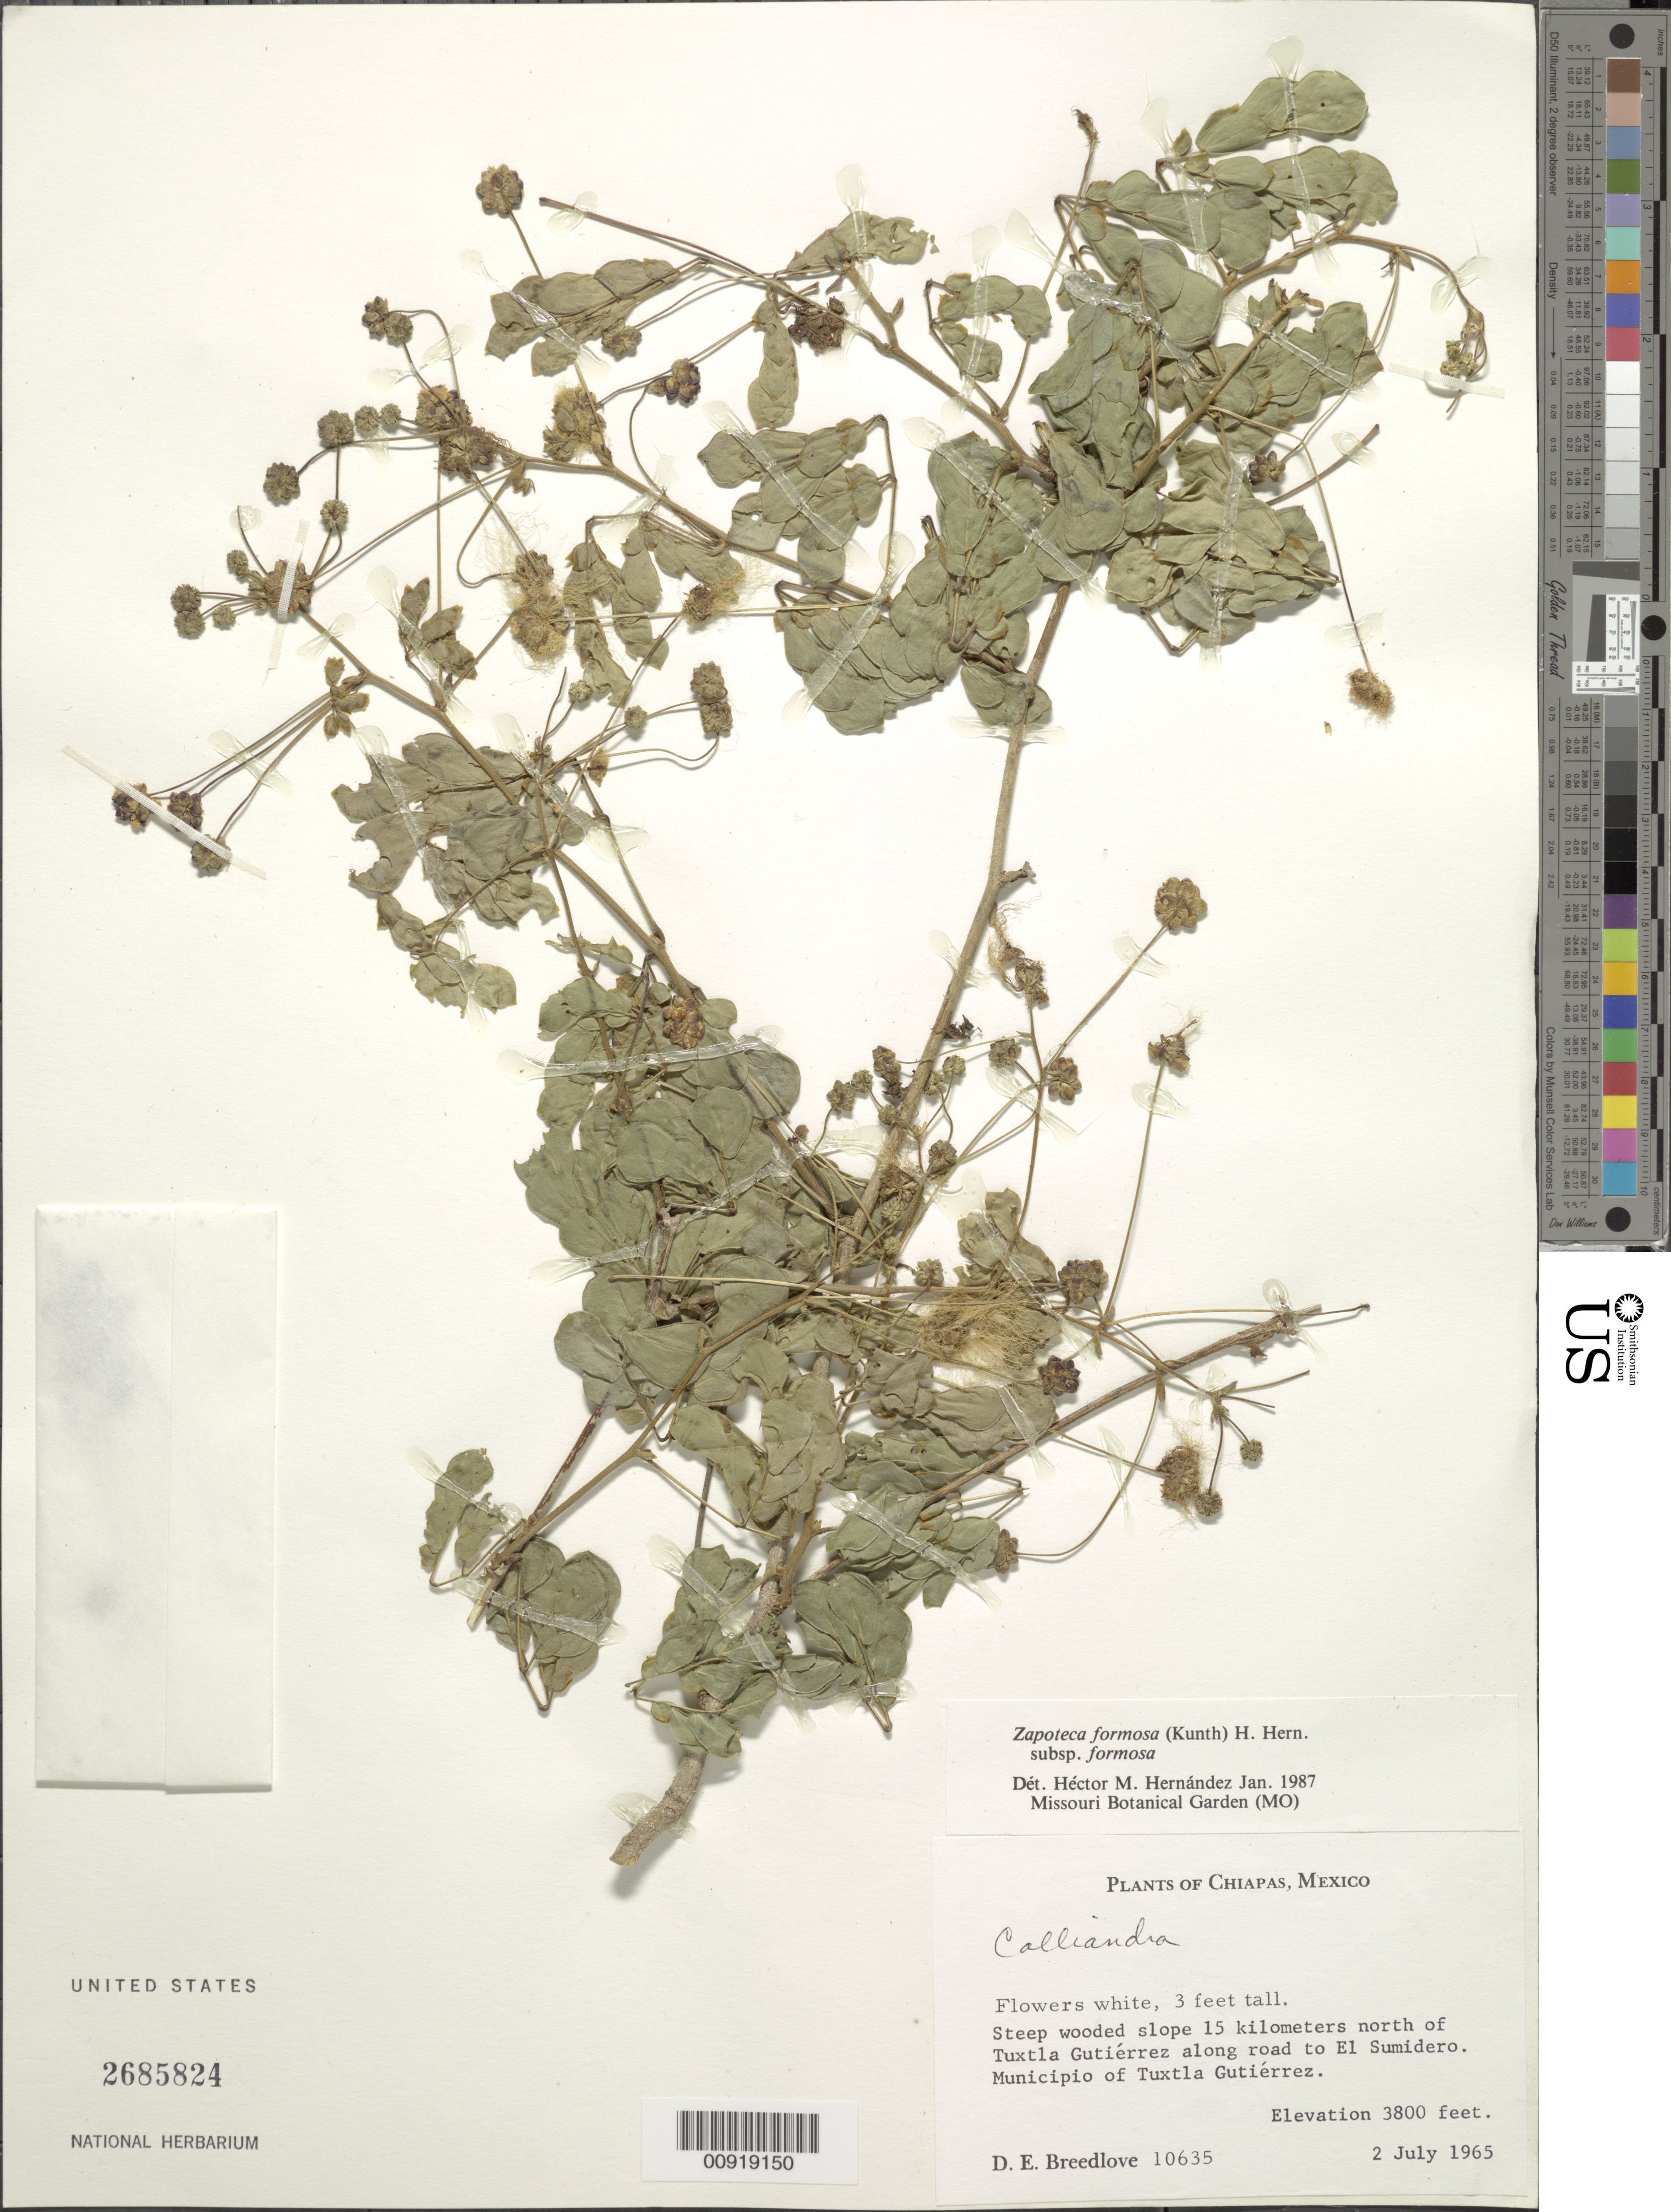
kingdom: Plantae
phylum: Tracheophyta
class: Magnoliopsida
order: Fabales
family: Fabaceae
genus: Zapoteca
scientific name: Zapoteca formosa subsp. formosa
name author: (Kunth) H.M. Hern.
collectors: D. E. Breedlove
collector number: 10635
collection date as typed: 02 Jul 1965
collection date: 1965-07-02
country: Mexico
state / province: Chiapas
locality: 15 kilometers north of Tuxtla Gutiérrez along road to El Sumidero. Municipio of Tuxtla Gutiérrez, Chiapas.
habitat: Steep wooded slope.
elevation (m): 1158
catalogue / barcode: US 2685824